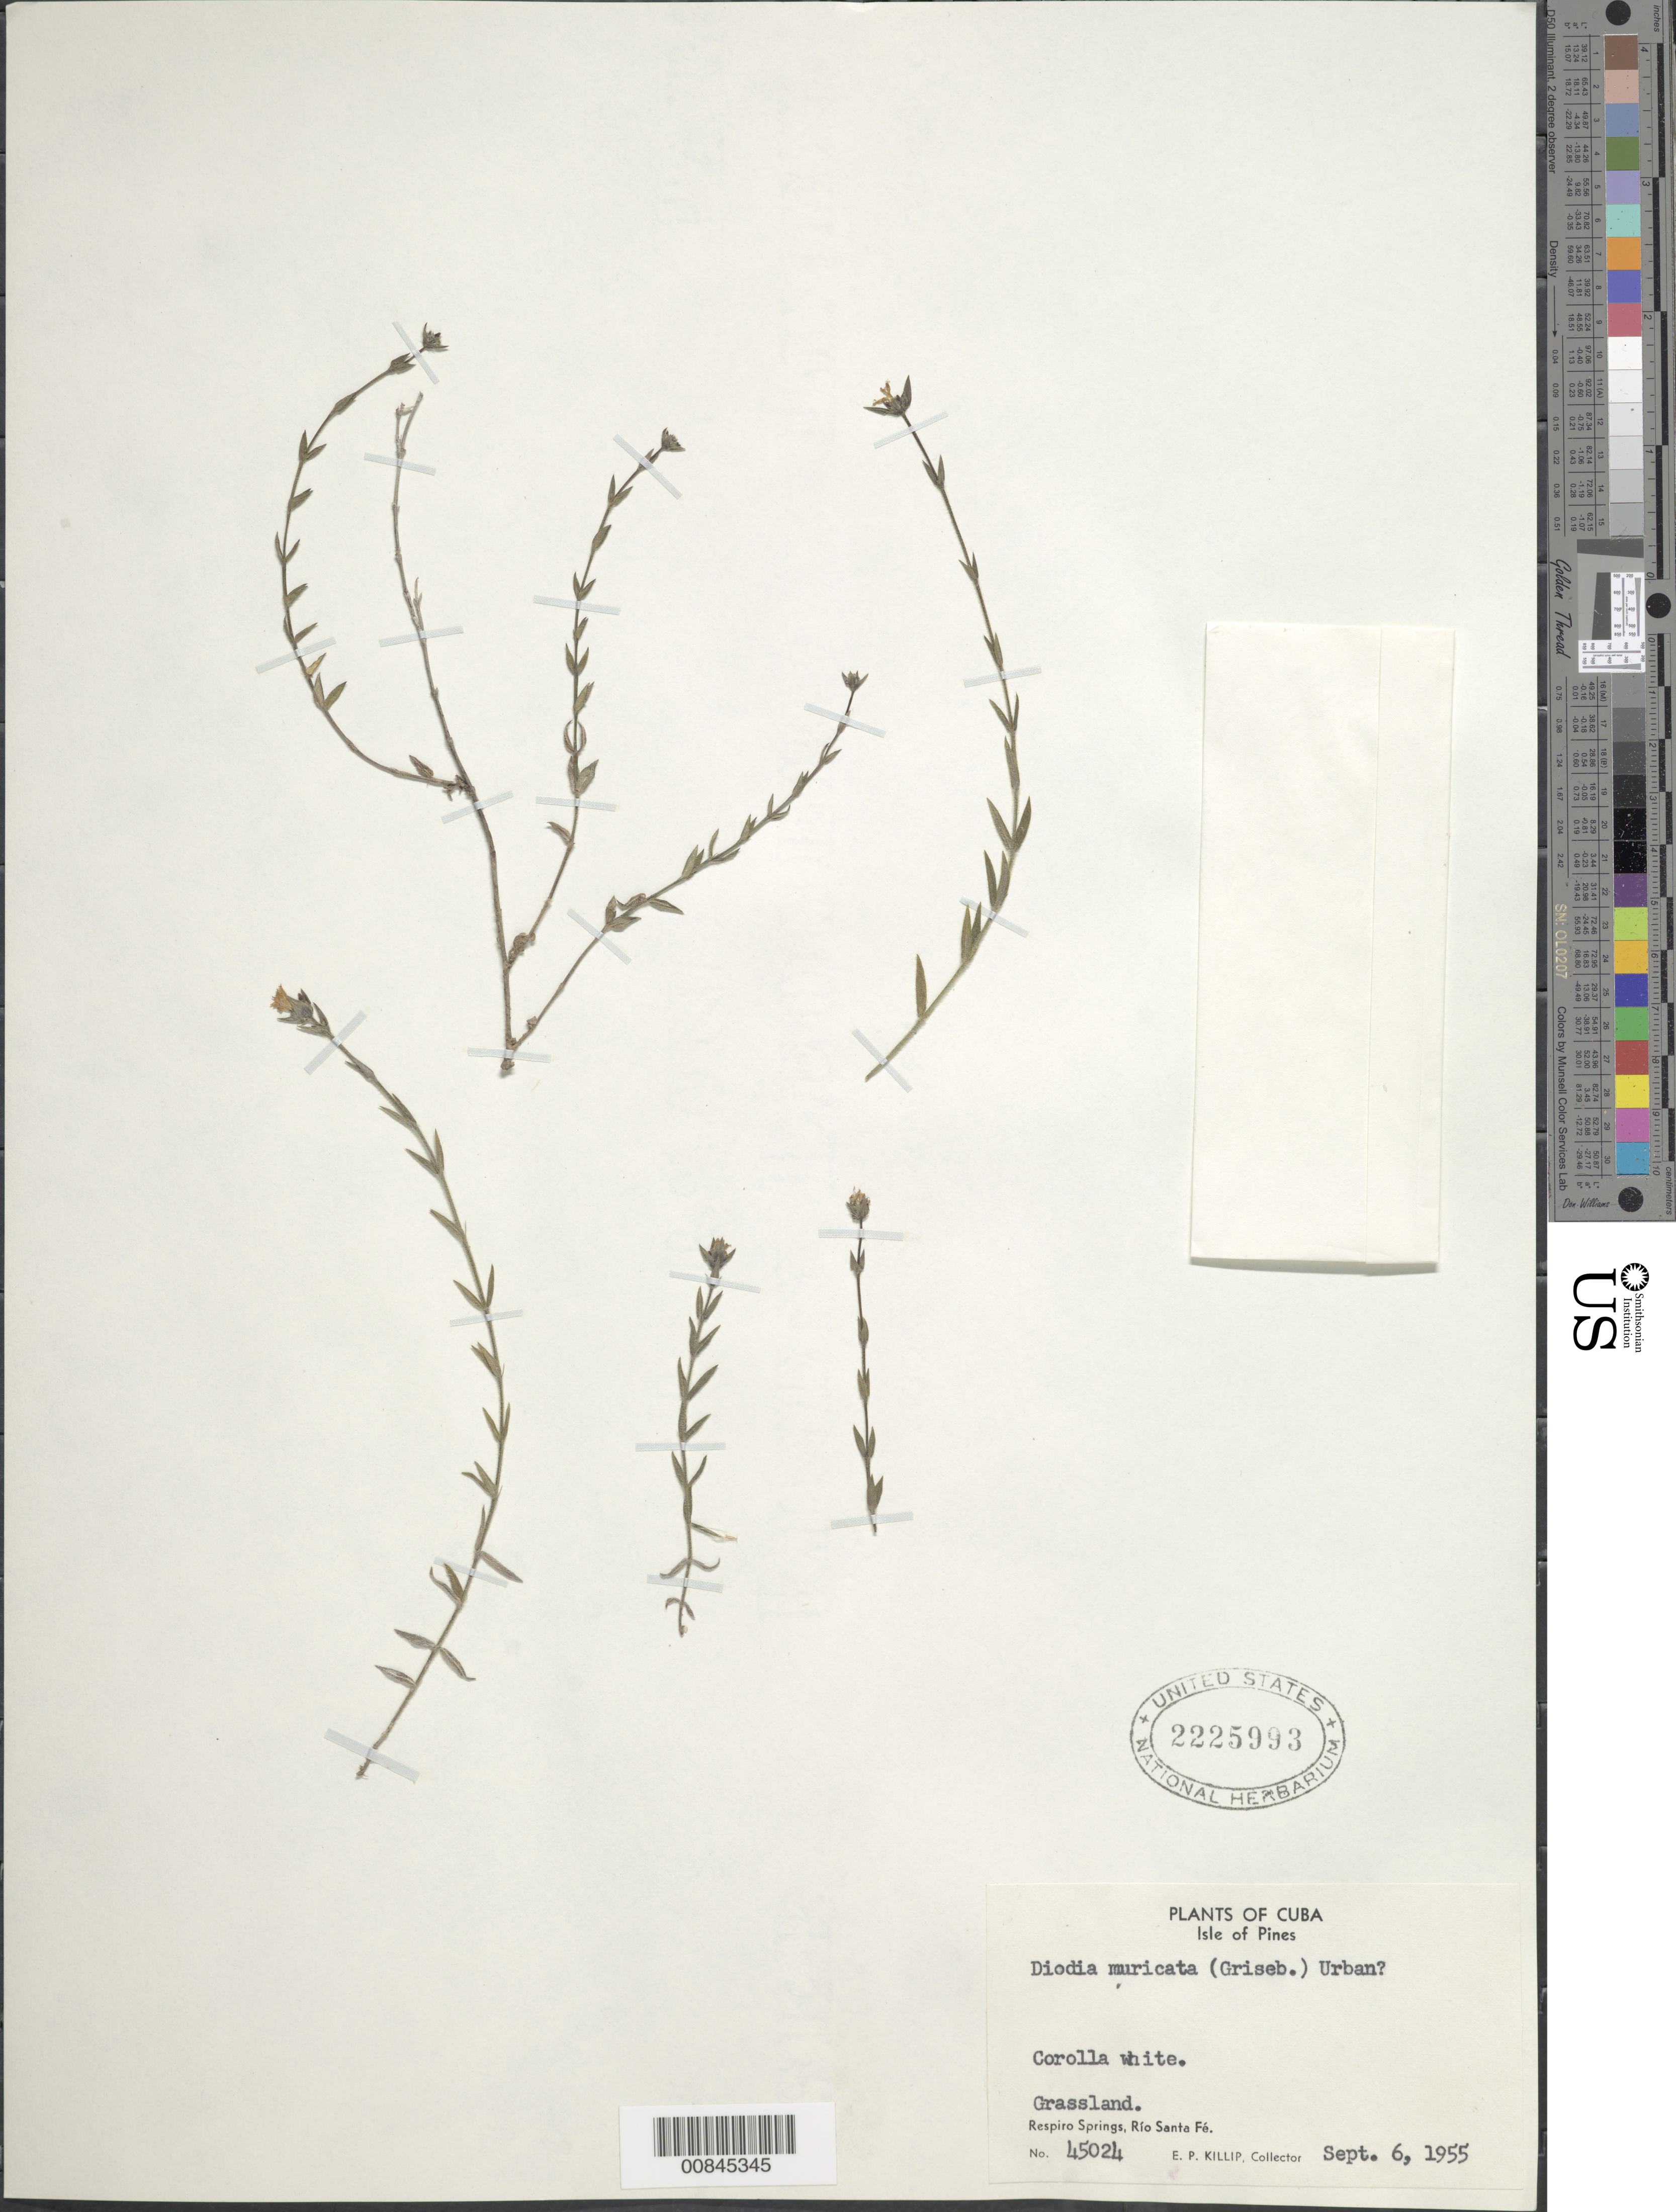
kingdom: Plantae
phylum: Tracheophyta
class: Magnoliopsida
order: Gentianales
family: Rubiaceae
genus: Richardia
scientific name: Richardia arenicola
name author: (Britton & P. Wilson) W.H. Lewis & R.L. Oliv.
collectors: E. P. Killip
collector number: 45024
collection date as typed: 06 Sep 1955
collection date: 1955-09-06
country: Cuba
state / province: Isla de La Juventud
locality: Respiro Springs, Río Santa Fé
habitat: Grassland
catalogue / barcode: US 2225993